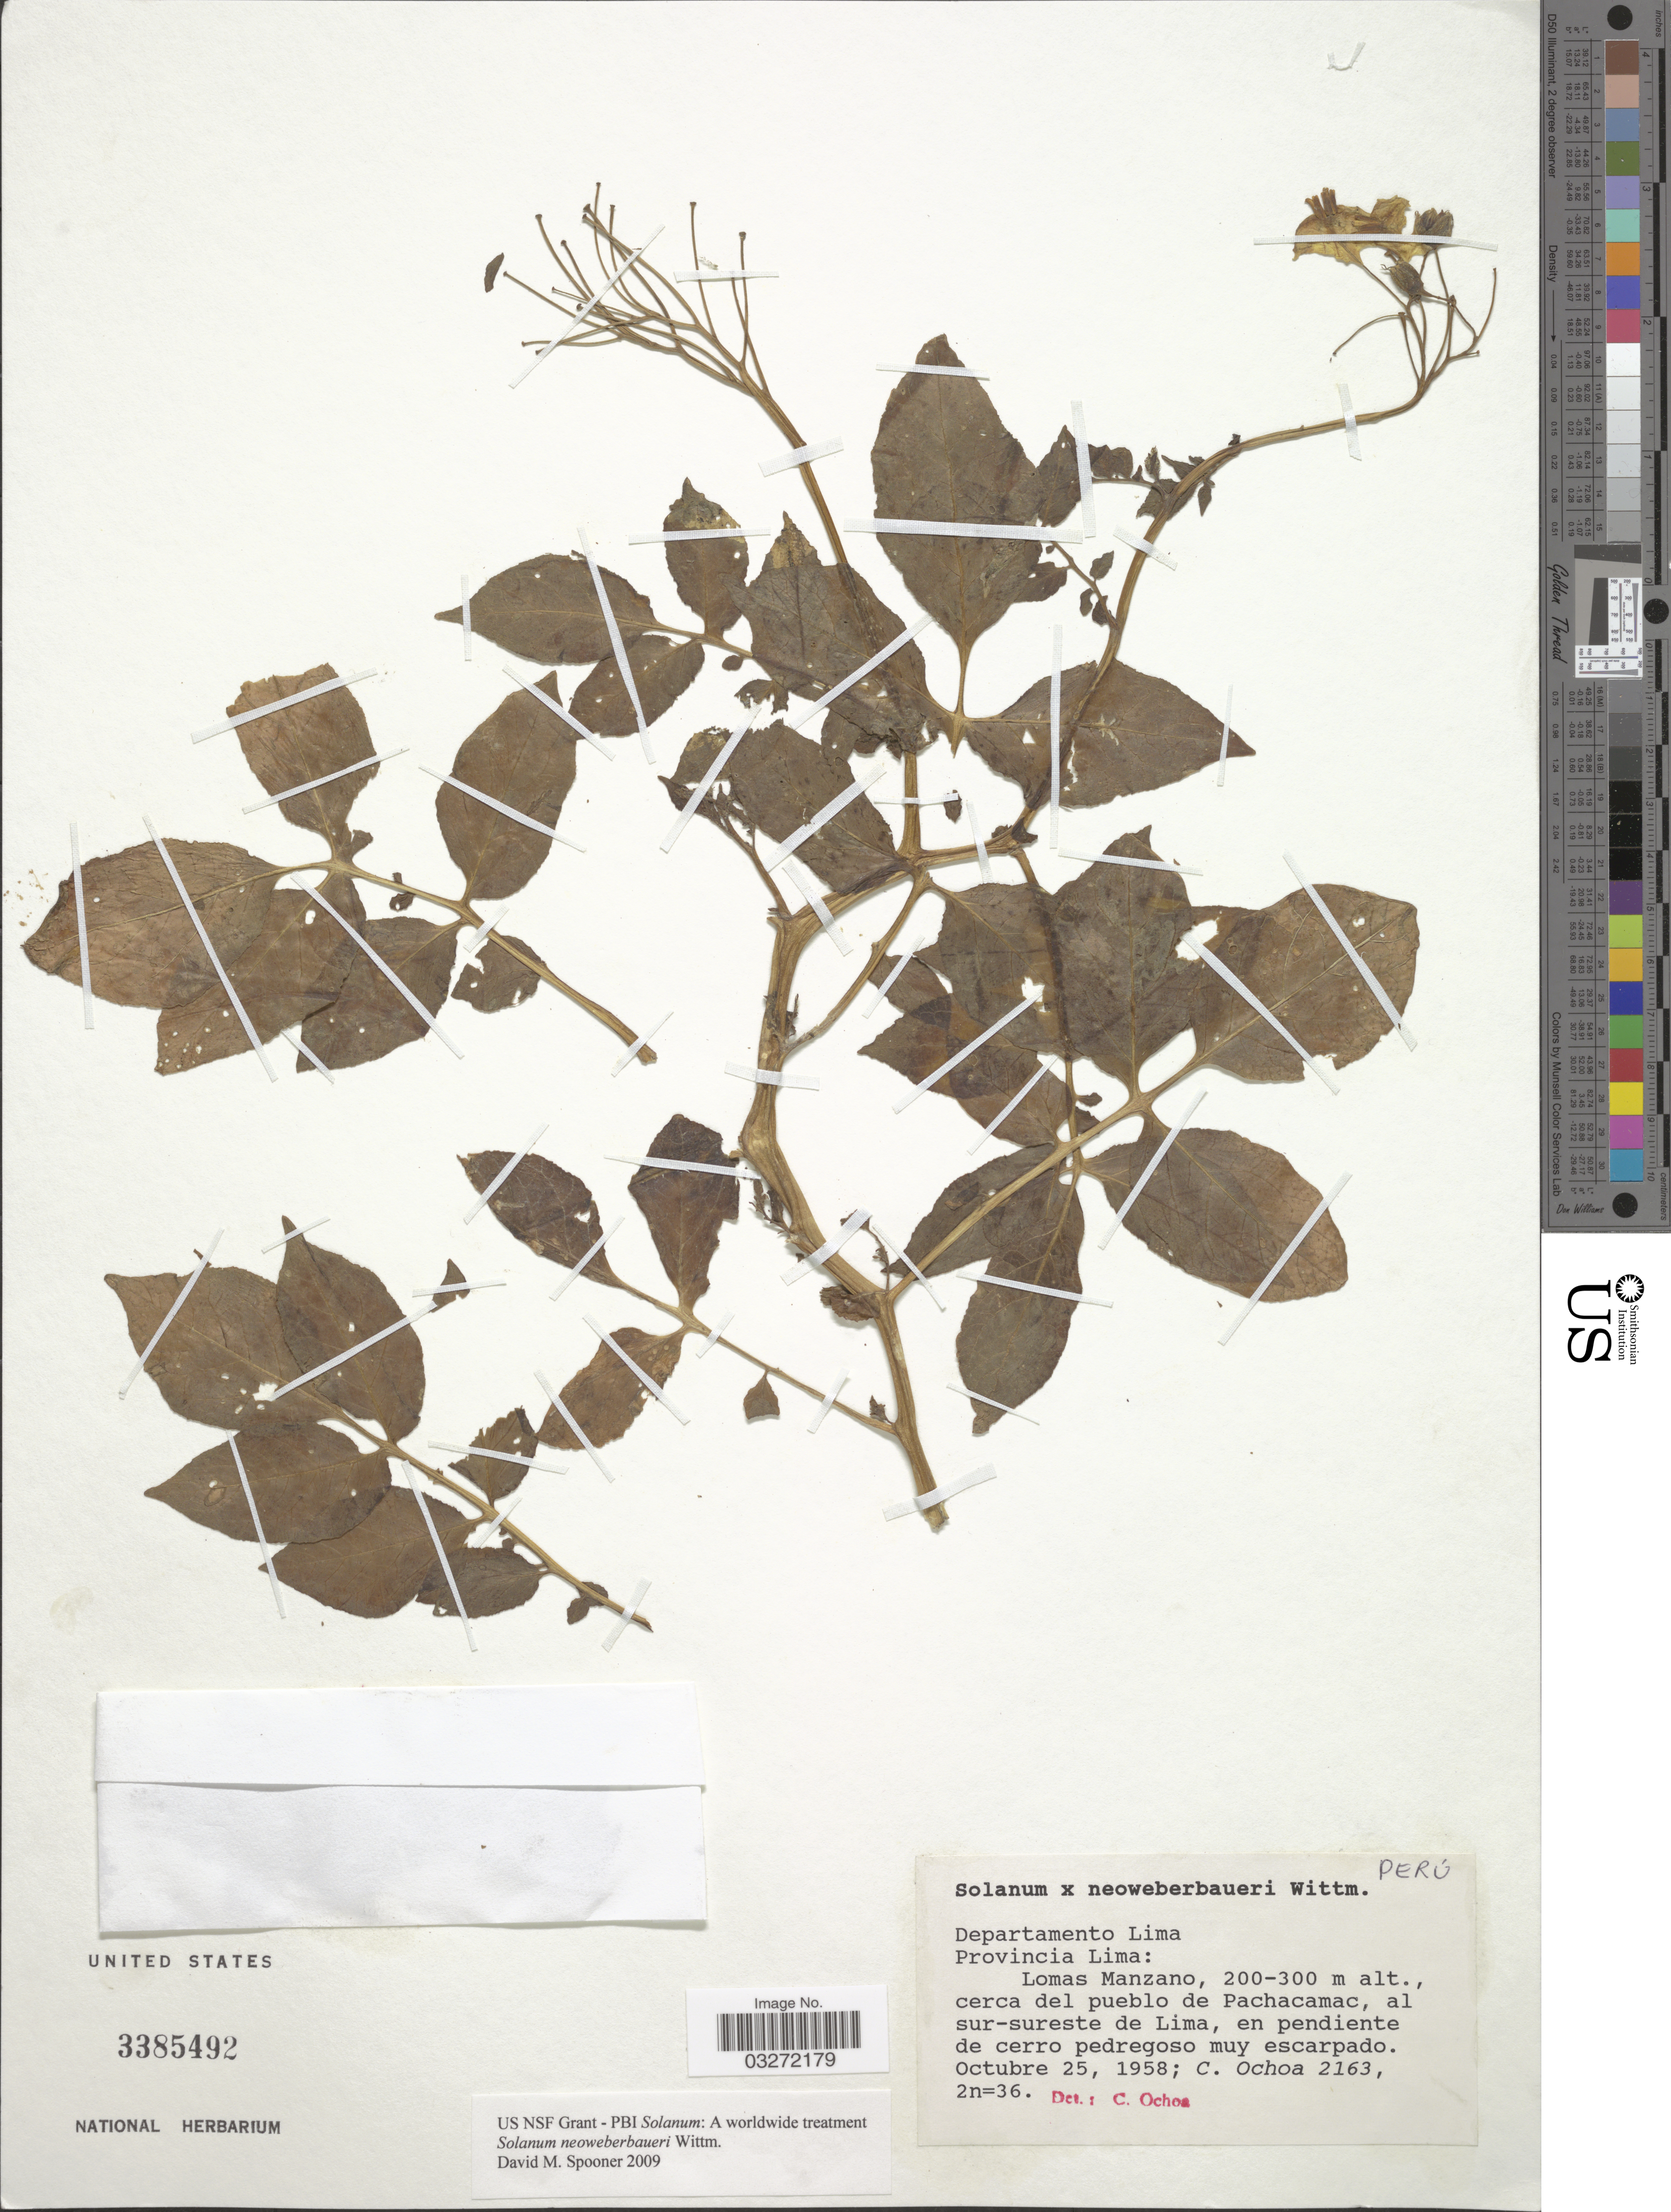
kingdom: Plantae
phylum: Tracheophyta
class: Magnoliopsida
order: Solanales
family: Solanaceae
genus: Solanum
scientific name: Solanum neoweberbaueri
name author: Wittmack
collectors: C. Ochoa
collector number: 2163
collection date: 1958-10-25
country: Peru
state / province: Lima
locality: Departamento Lima. Provincia Lima: Lomas Manzano, cerca del pueblo de Pachacamac, al sur-sureste de Lima.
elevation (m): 200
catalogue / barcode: US 3385492